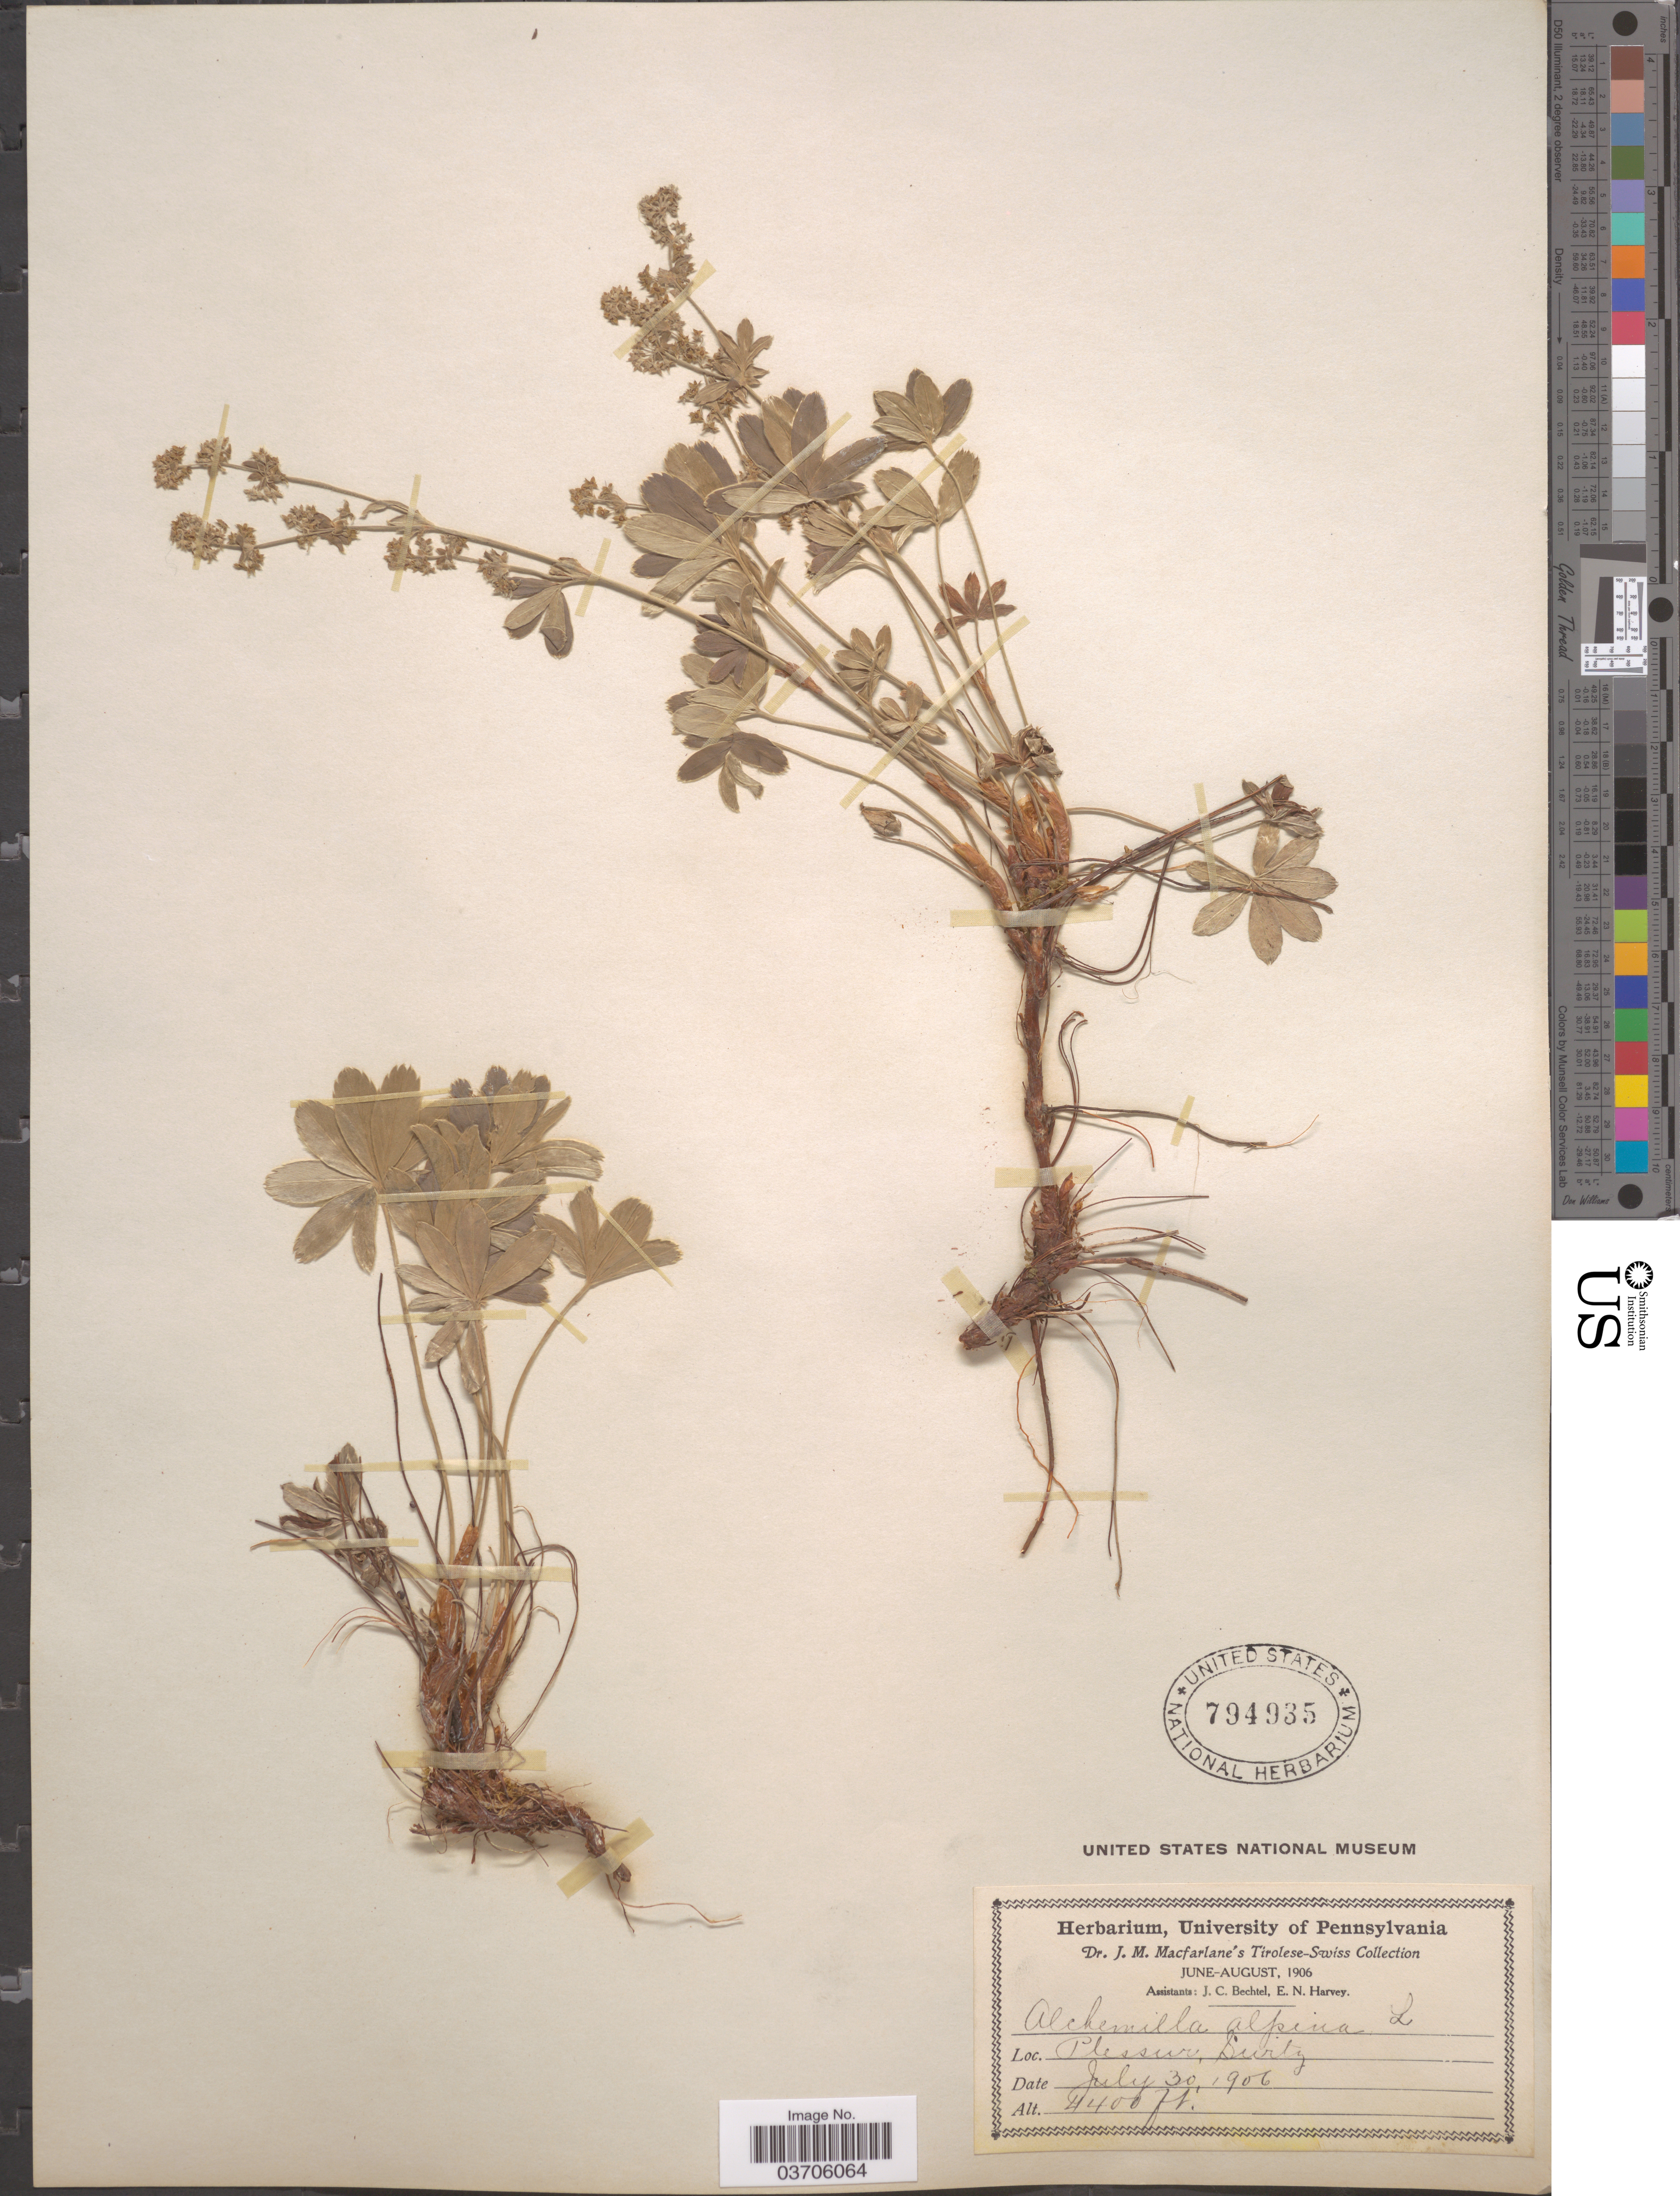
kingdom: Plantae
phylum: Tracheophyta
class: Magnoliopsida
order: Rosales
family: Rosaceae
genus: Alchemilla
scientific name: Alchemilla alpina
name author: L.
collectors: J. Macfarlane, J. Bechtel & E. Harvey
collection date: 1906-07-30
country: Switzerland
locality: Plessur.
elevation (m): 1341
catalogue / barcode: US 794935